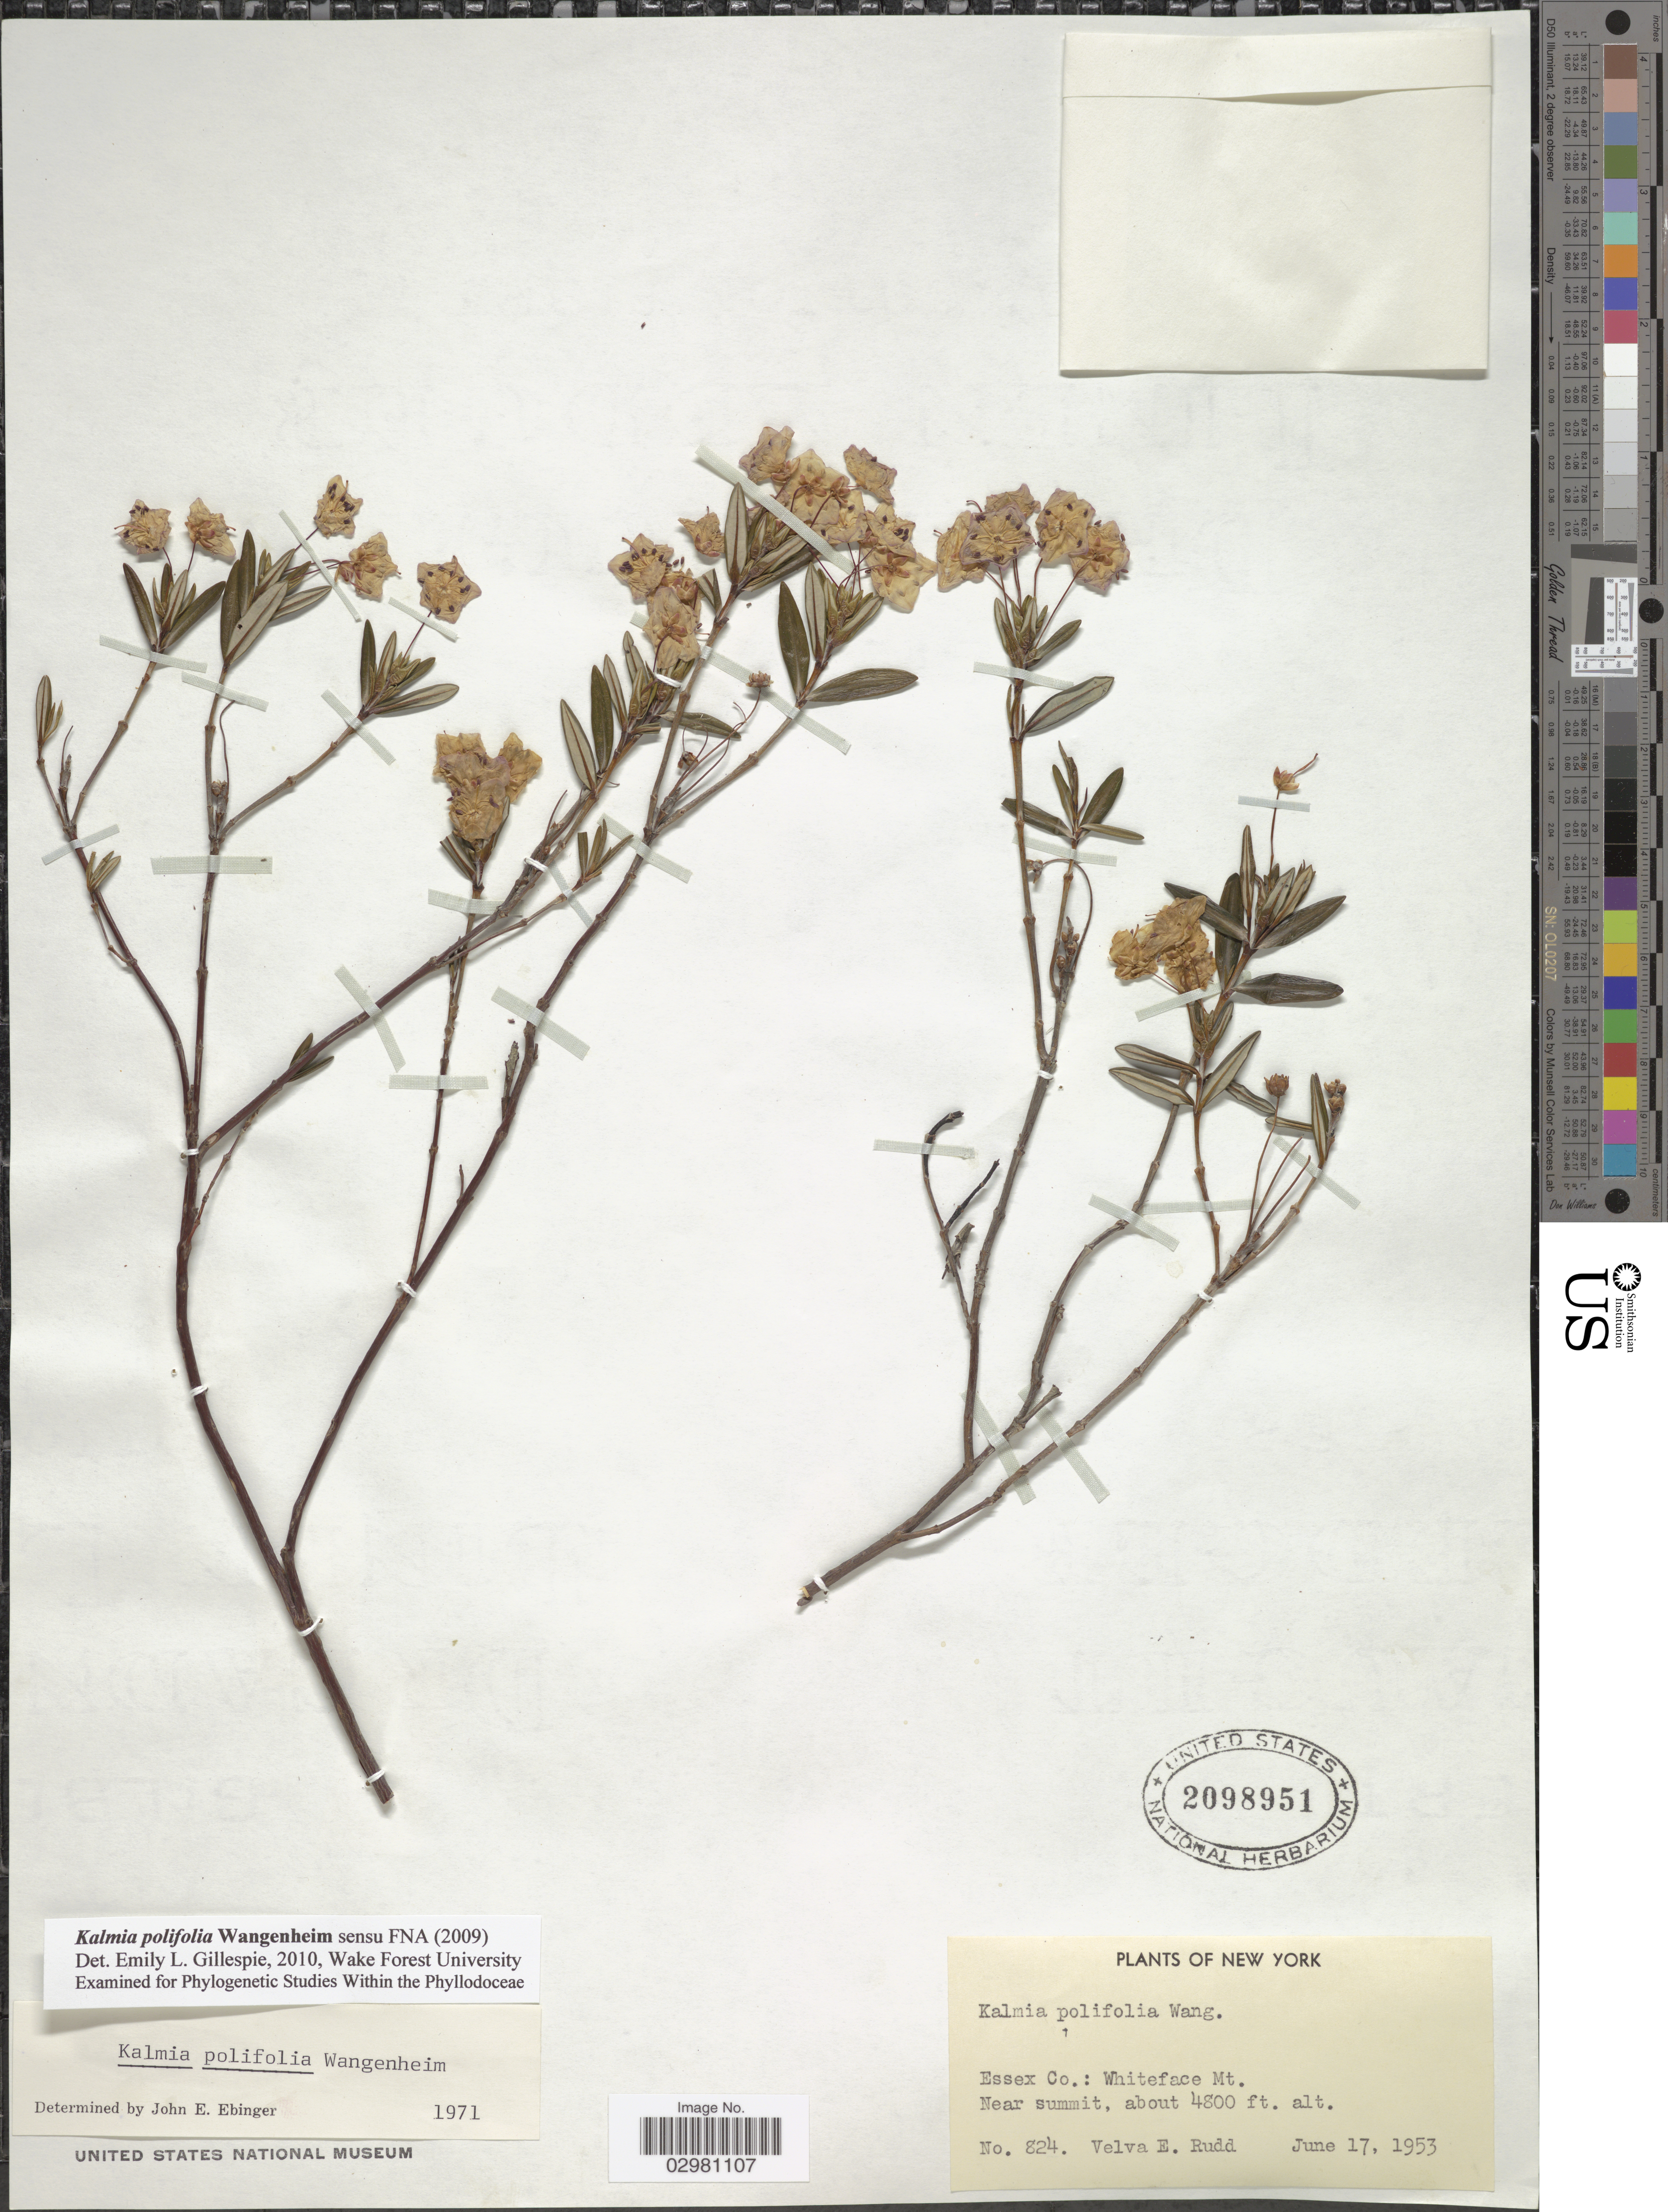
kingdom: Plantae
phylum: Tracheophyta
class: Magnoliopsida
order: Ericales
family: Ericaceae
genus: Kalmia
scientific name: Kalmia polifolia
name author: Wangenh.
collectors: V. E. Rudd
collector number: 824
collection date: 1953-06-17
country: United States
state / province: New York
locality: Essex Co.: Whiteface Mt.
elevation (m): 1463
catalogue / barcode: US 2098951